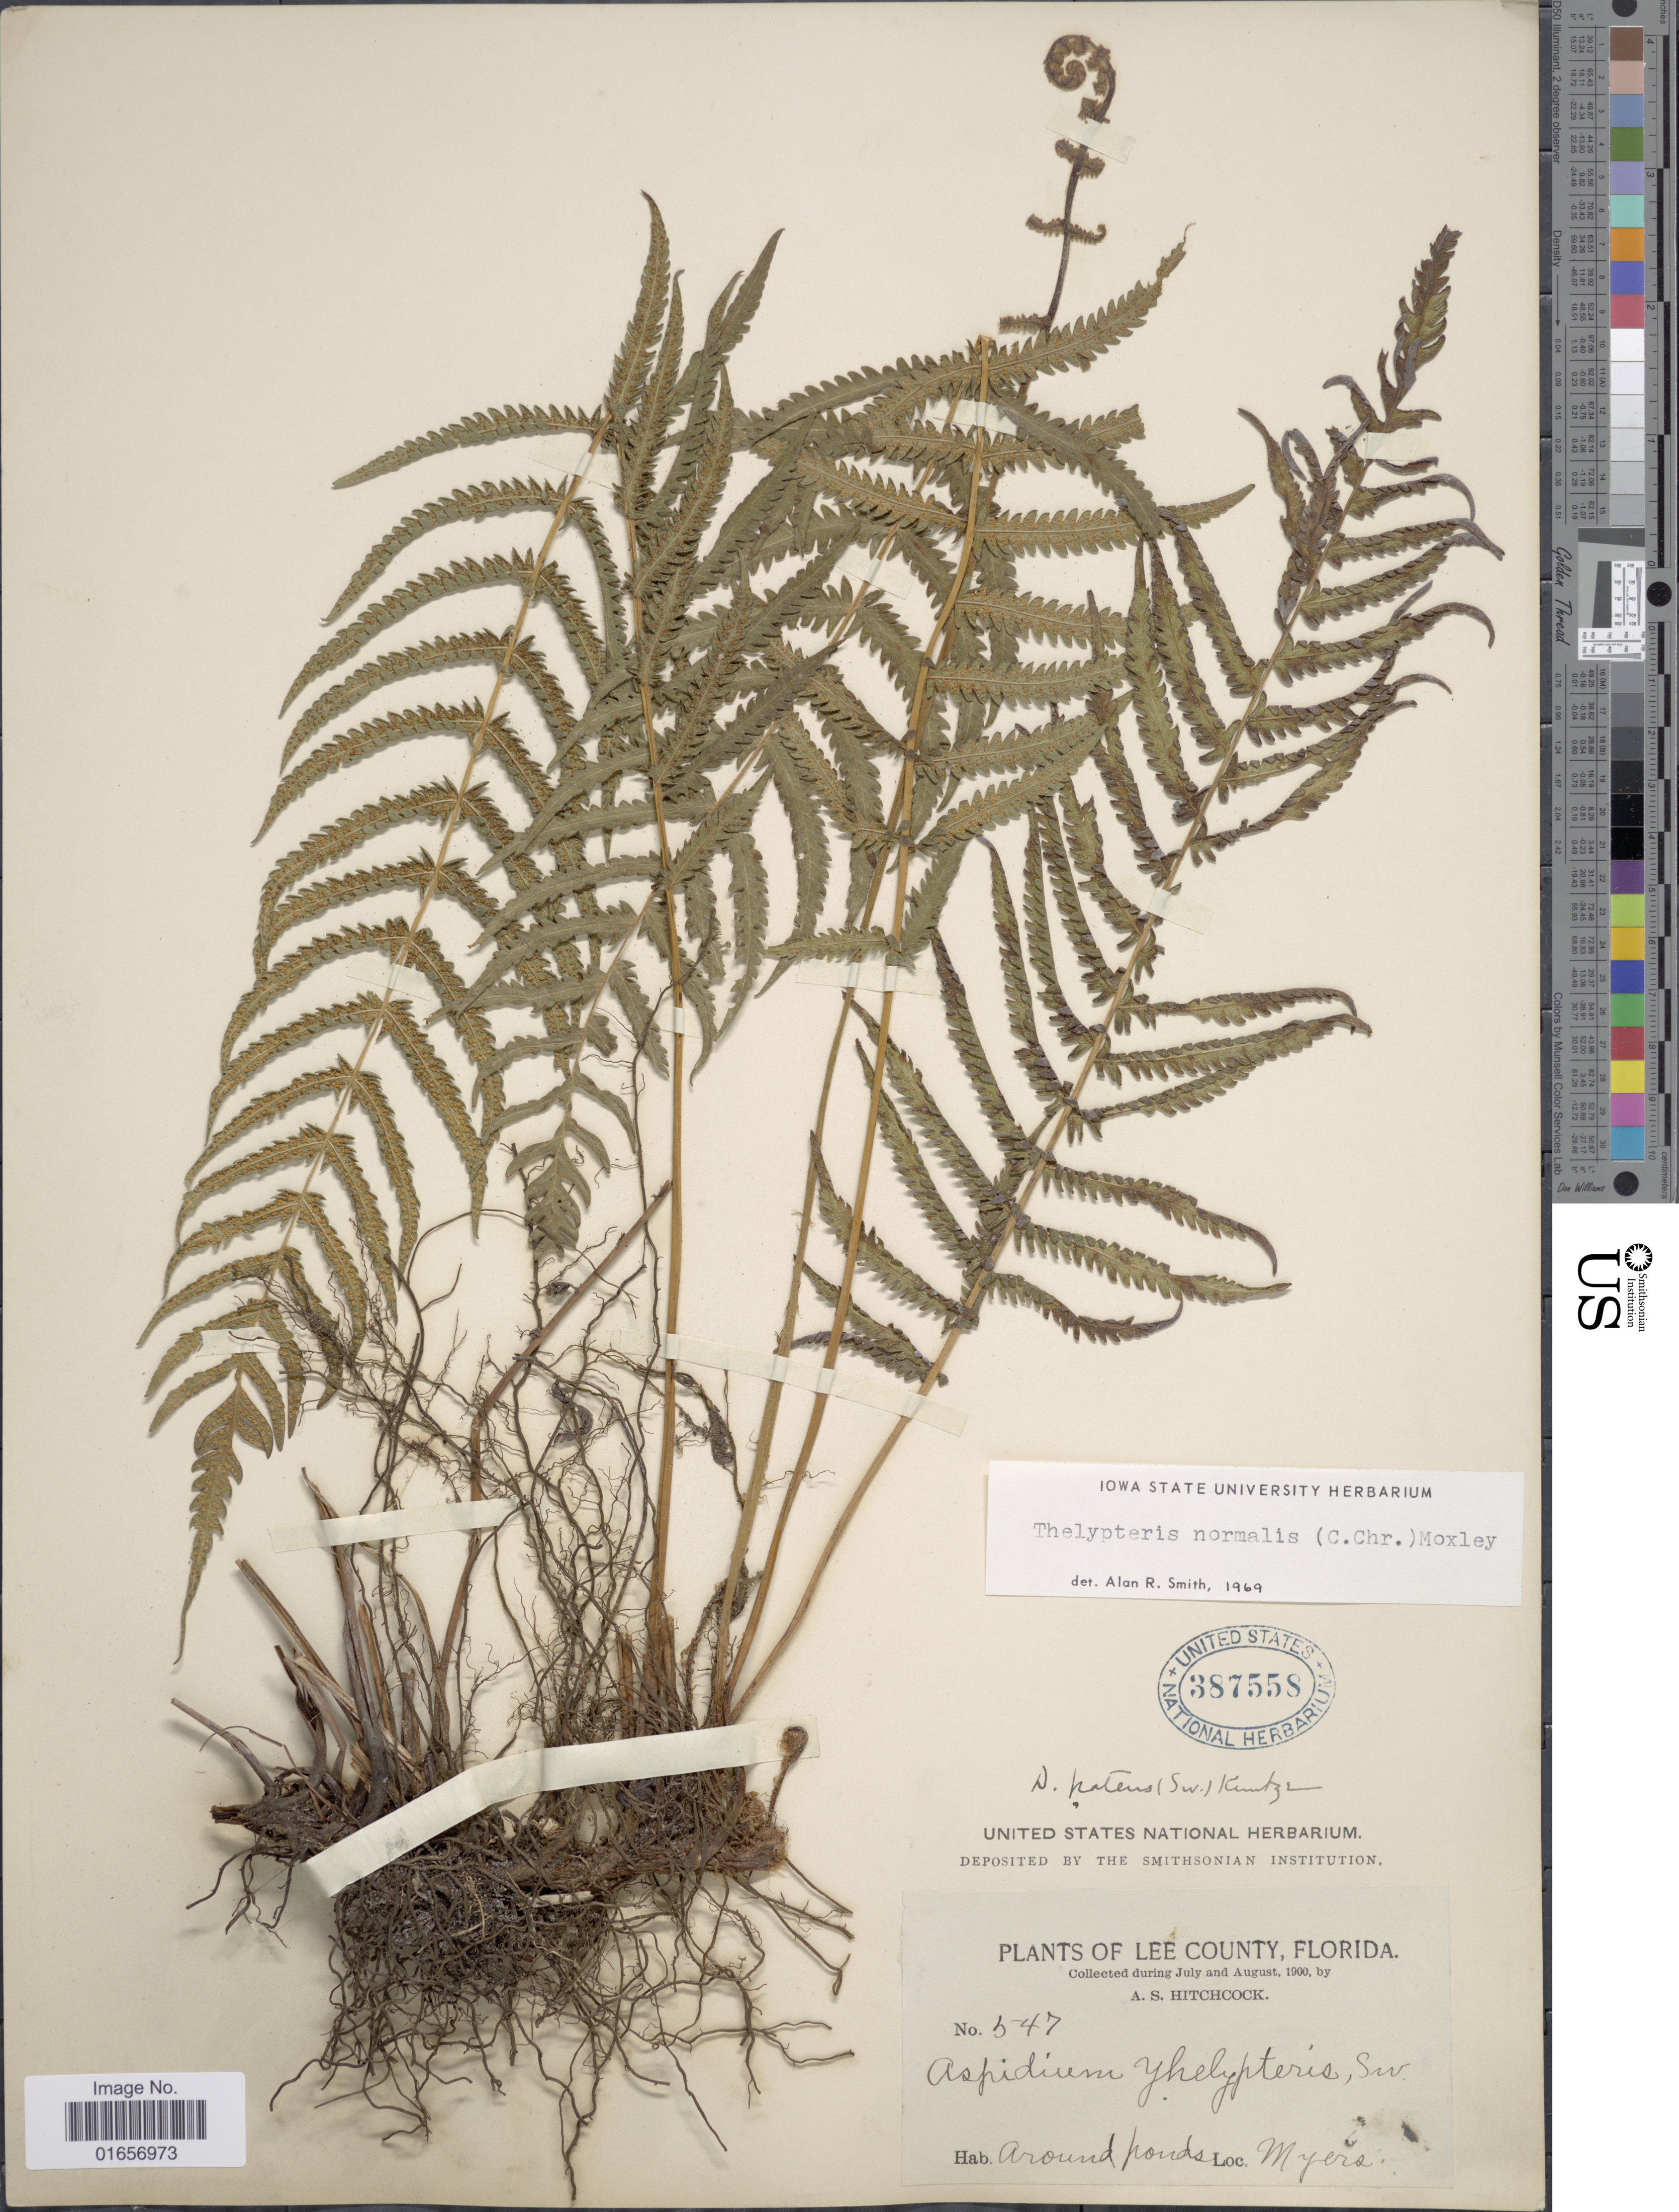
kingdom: Plantae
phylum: Tracheophyta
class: Polypodiopsida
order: Polypodiales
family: Thelypteridaceae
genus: Christella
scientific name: Christella kunthii comb. ined.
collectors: A. S. Hitchcock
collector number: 547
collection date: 1900-07/1900-08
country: United States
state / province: Florida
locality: Lee County, Myers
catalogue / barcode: US 387558